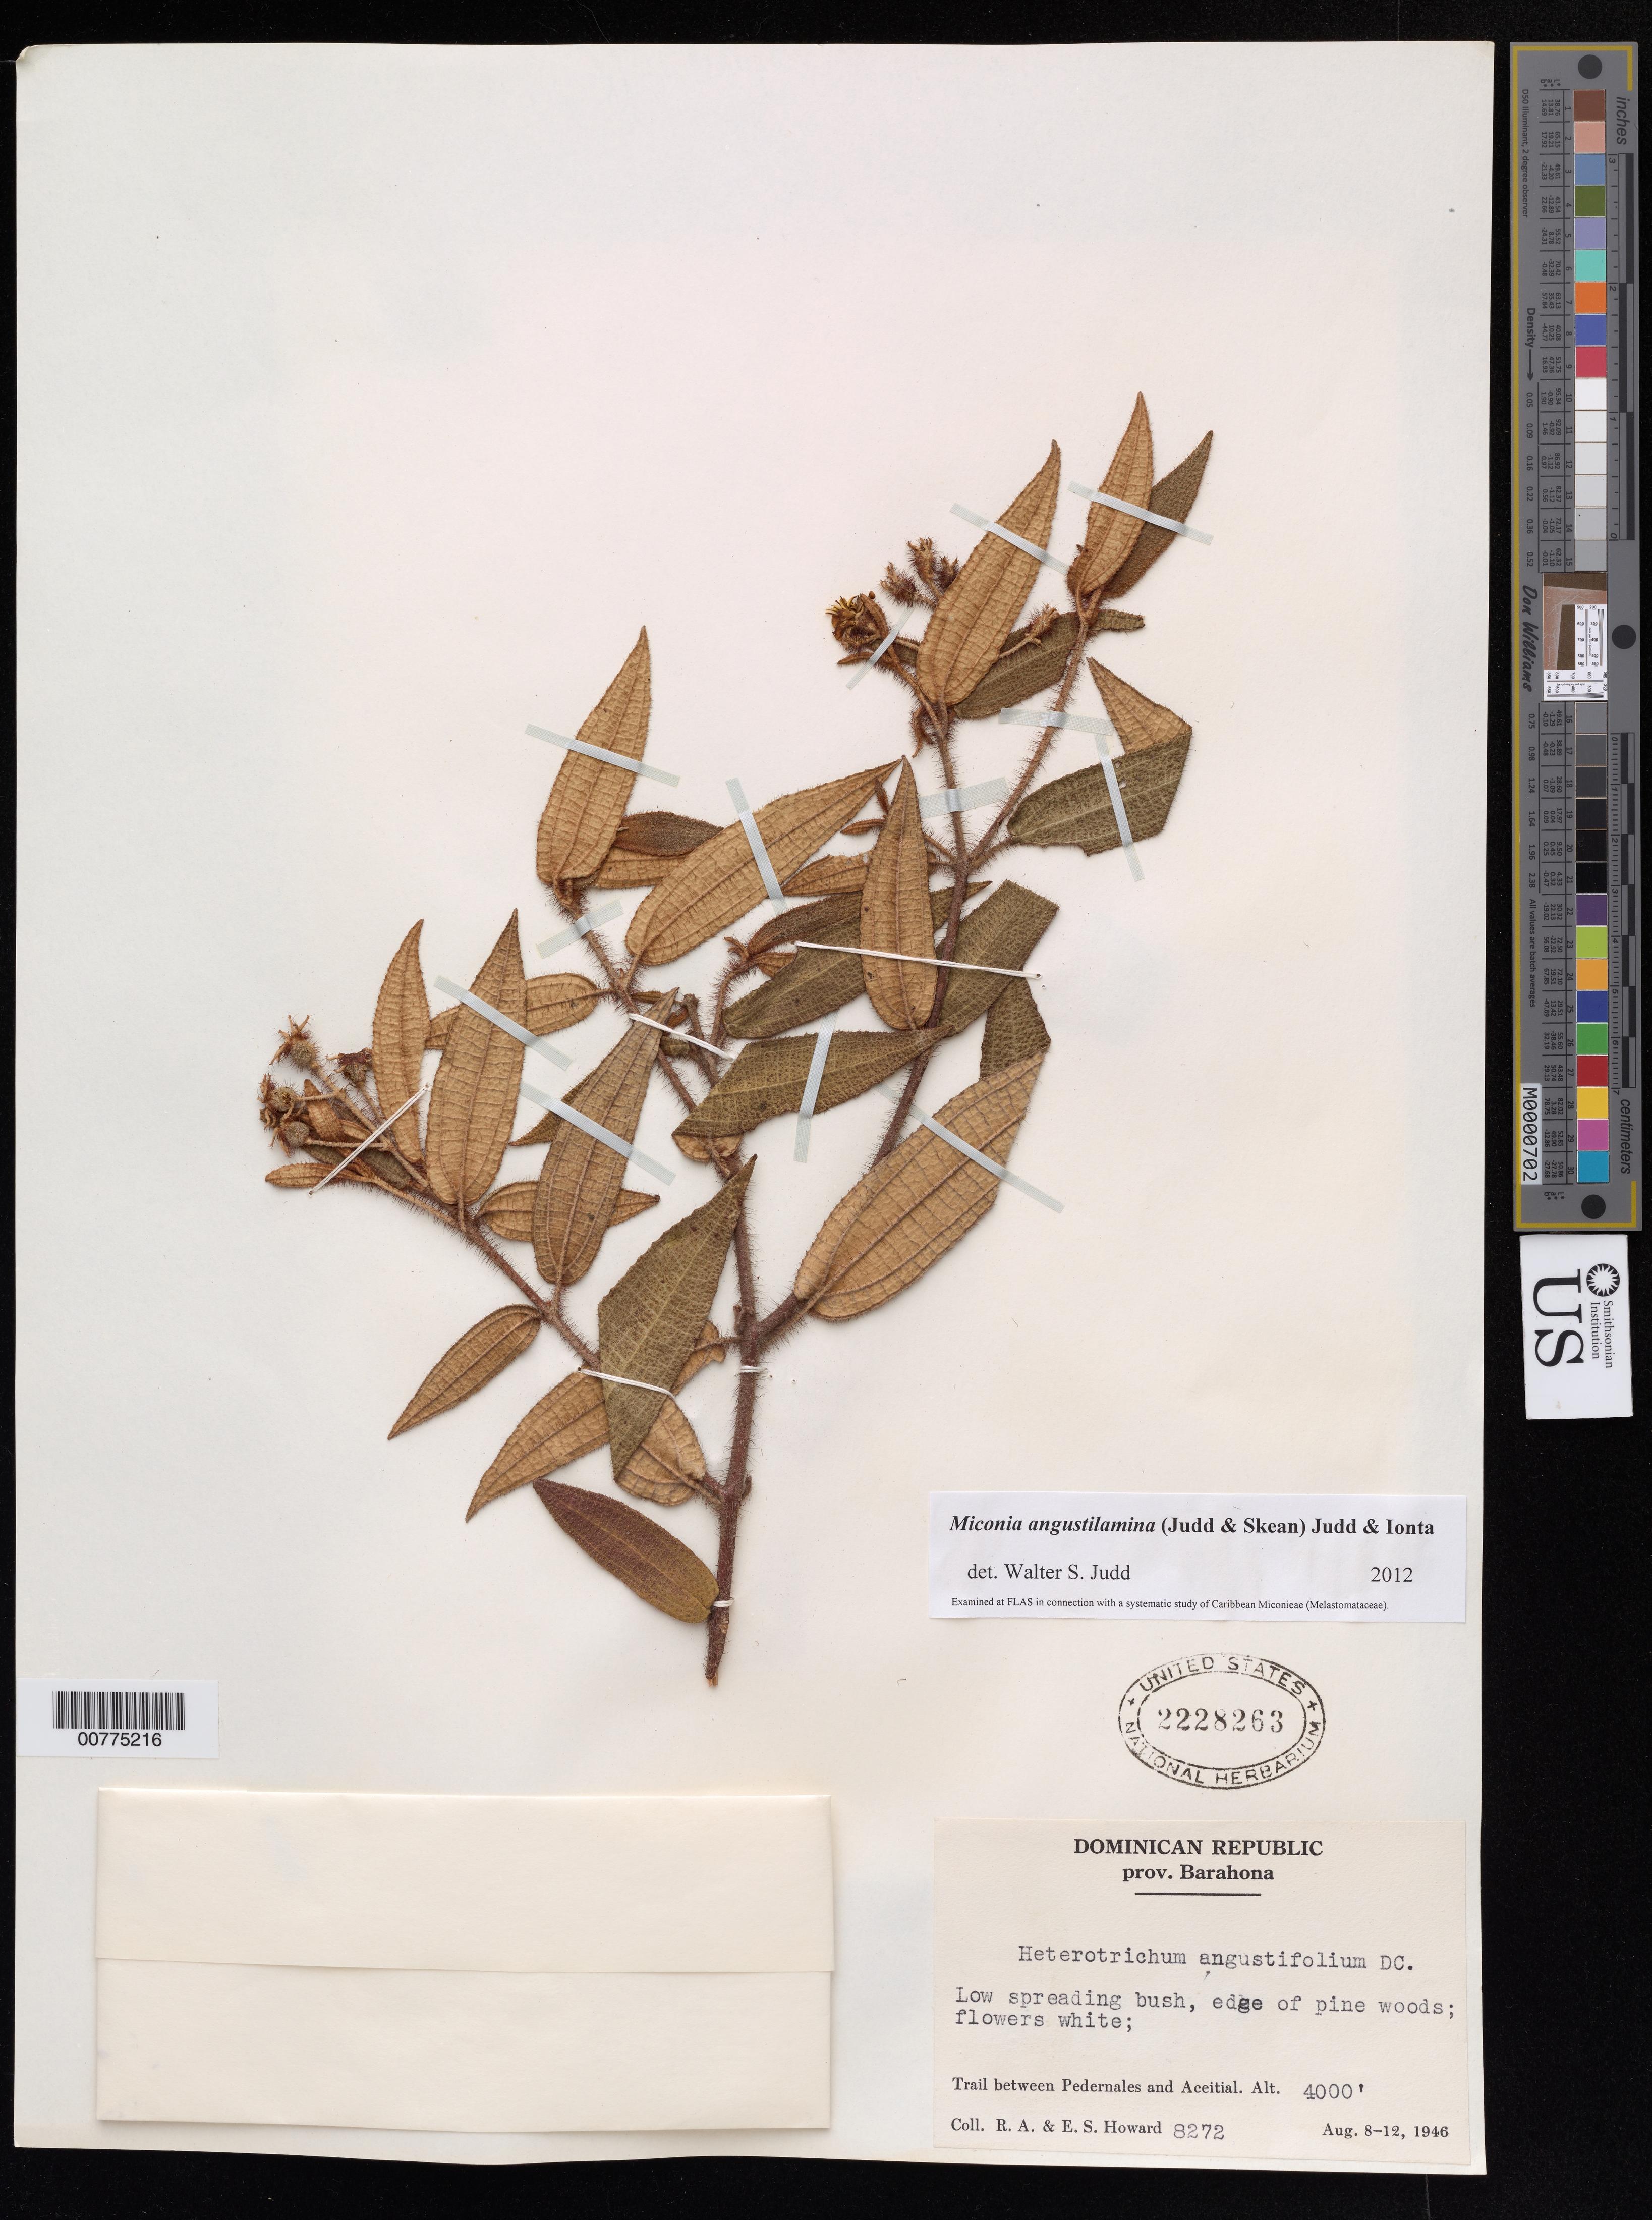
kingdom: Plantae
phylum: Tracheophyta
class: Magnoliopsida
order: Myrtales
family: Melastomataceae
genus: Miconia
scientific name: Miconia angustilamina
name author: (Judd & Skean) Judd & Ionta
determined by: Judd, Walter S.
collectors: R. A. Howard & E. S. Howard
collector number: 8272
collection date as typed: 08 Aug 1946 to 12 Aug 1946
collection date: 1946-08-08/1946-08-12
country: Dominican Republic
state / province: Barahona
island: Hispaniola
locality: Trail between Pedernales and Aceital.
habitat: Edge of pine woods.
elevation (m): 1219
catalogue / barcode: US 2228263